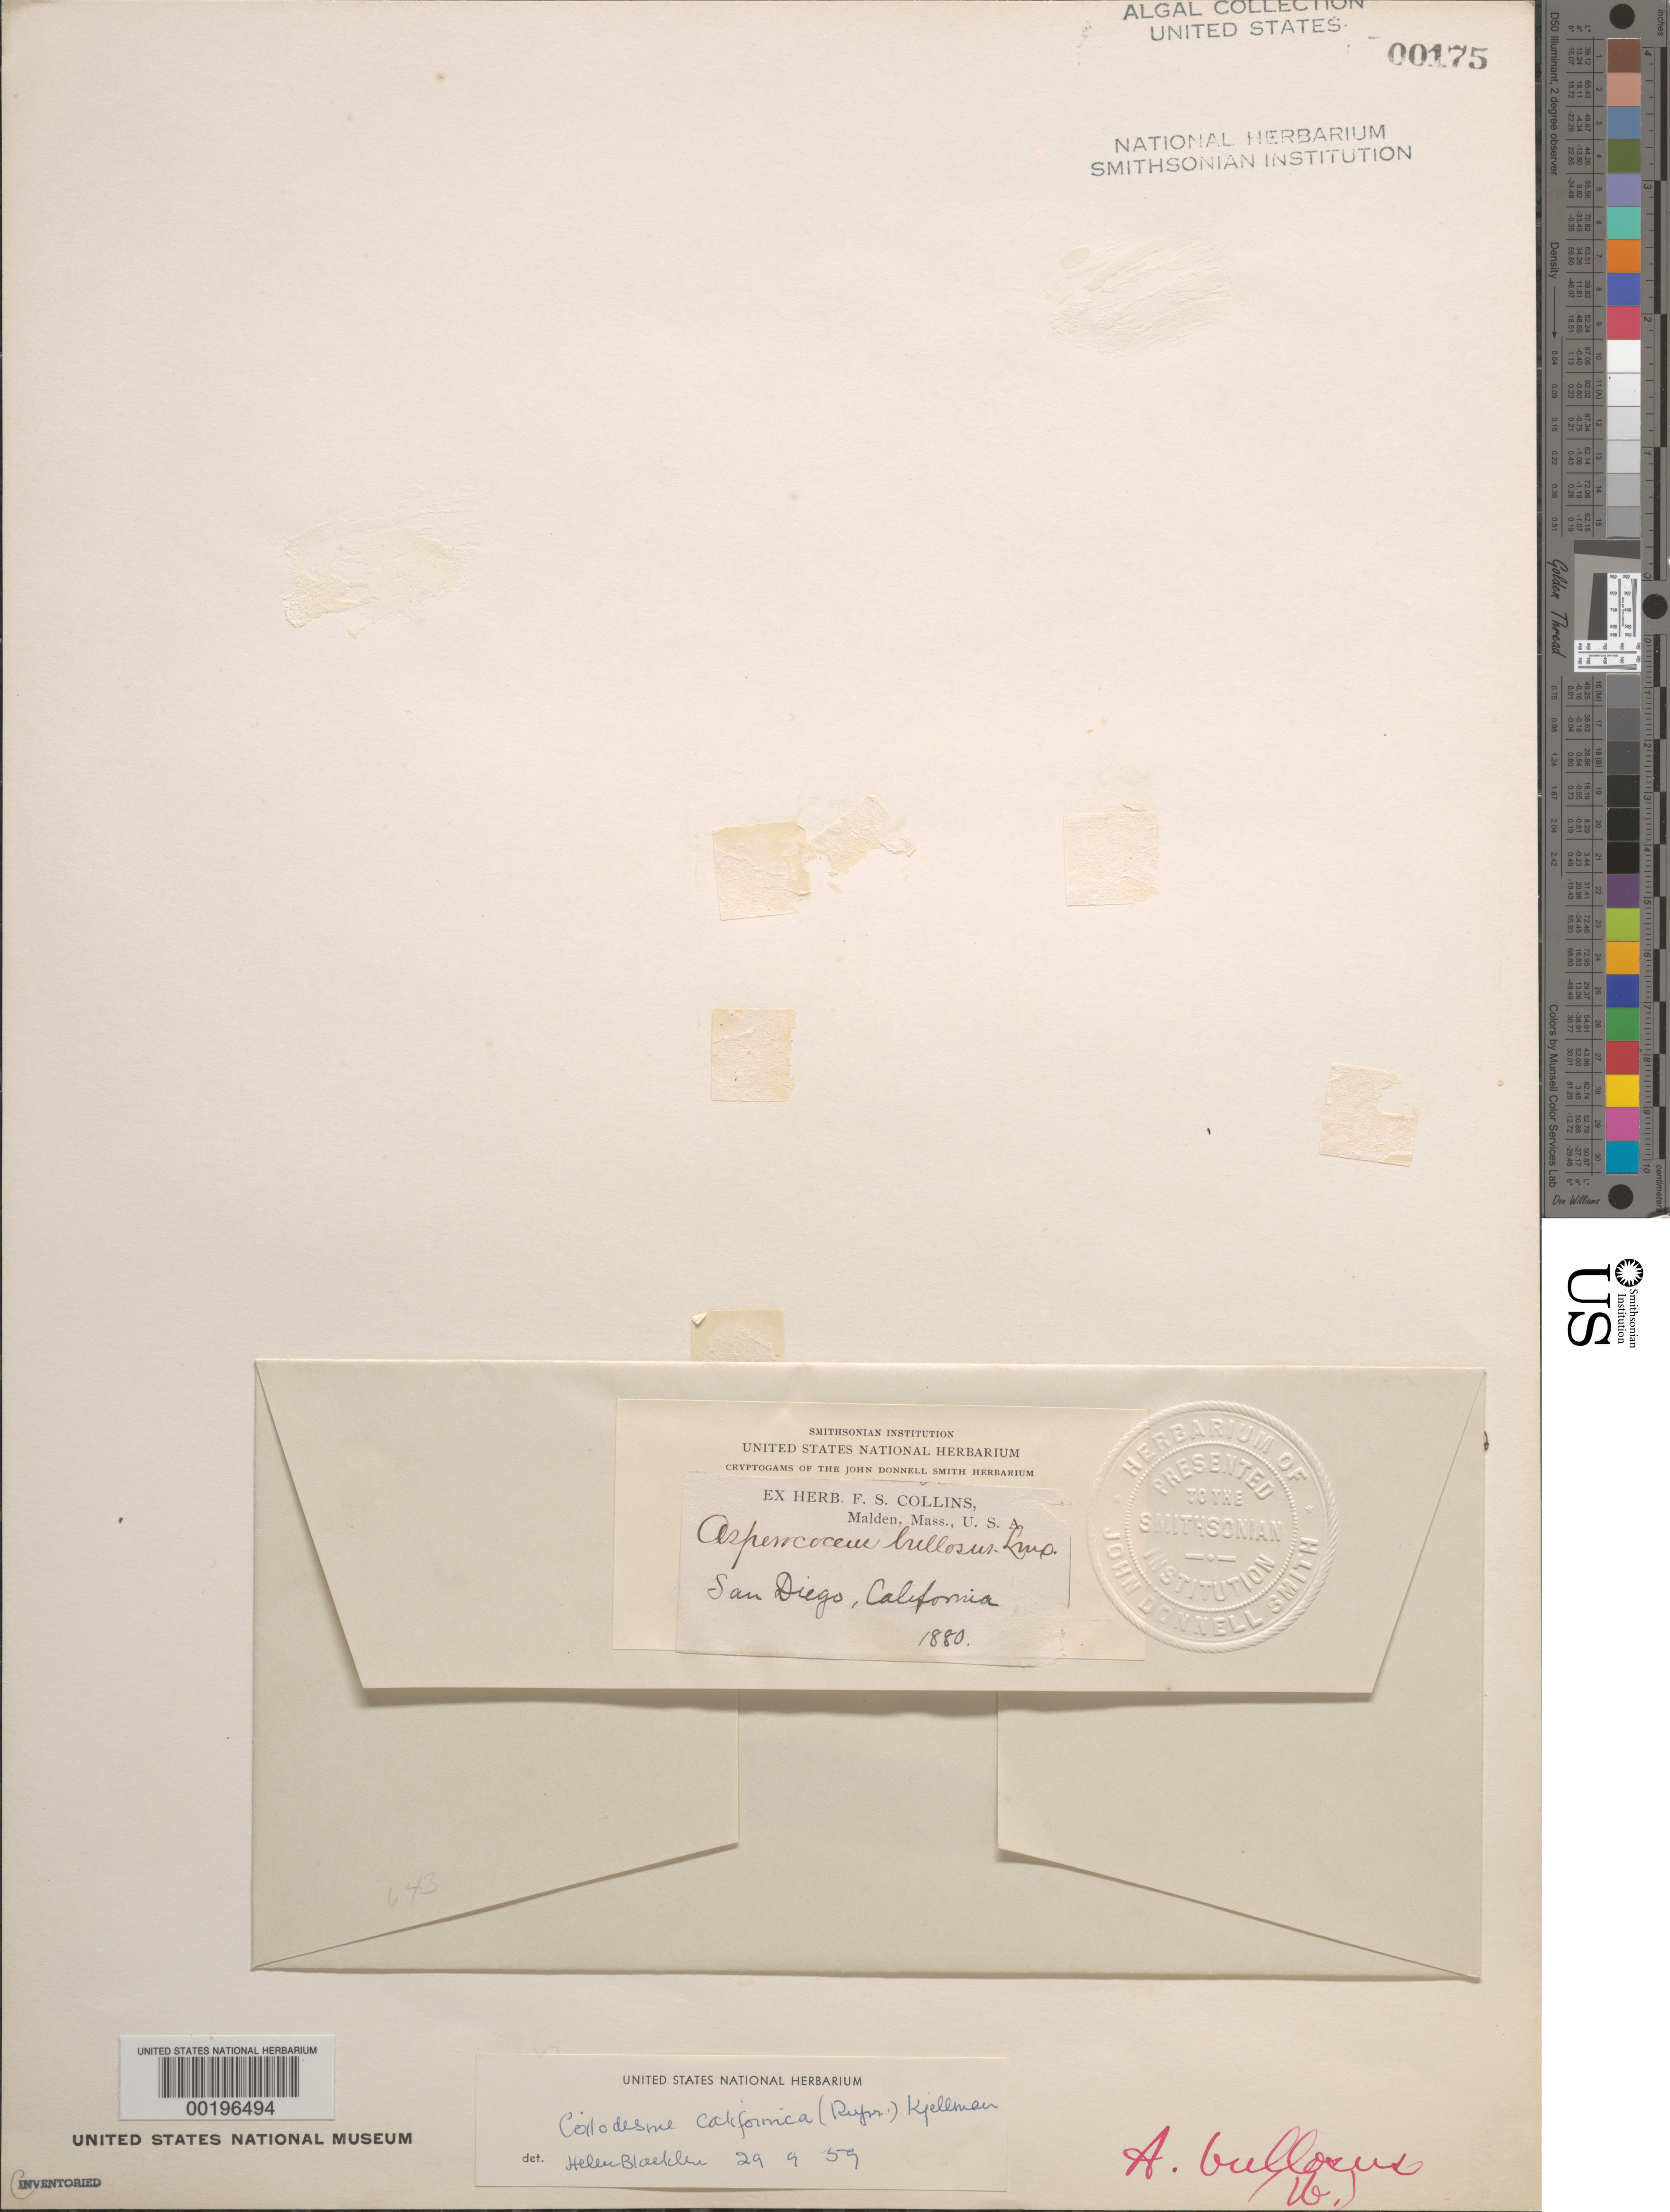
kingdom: Chromista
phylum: Ochrophyta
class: Phaeophyceae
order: Ectocarpales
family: Chordariaceae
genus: Coilodesme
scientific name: Coilodesme californica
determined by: Blackler, H.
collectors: F. Collins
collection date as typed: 1880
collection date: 1880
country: United States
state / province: California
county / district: San Diego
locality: San Diego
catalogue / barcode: US 175